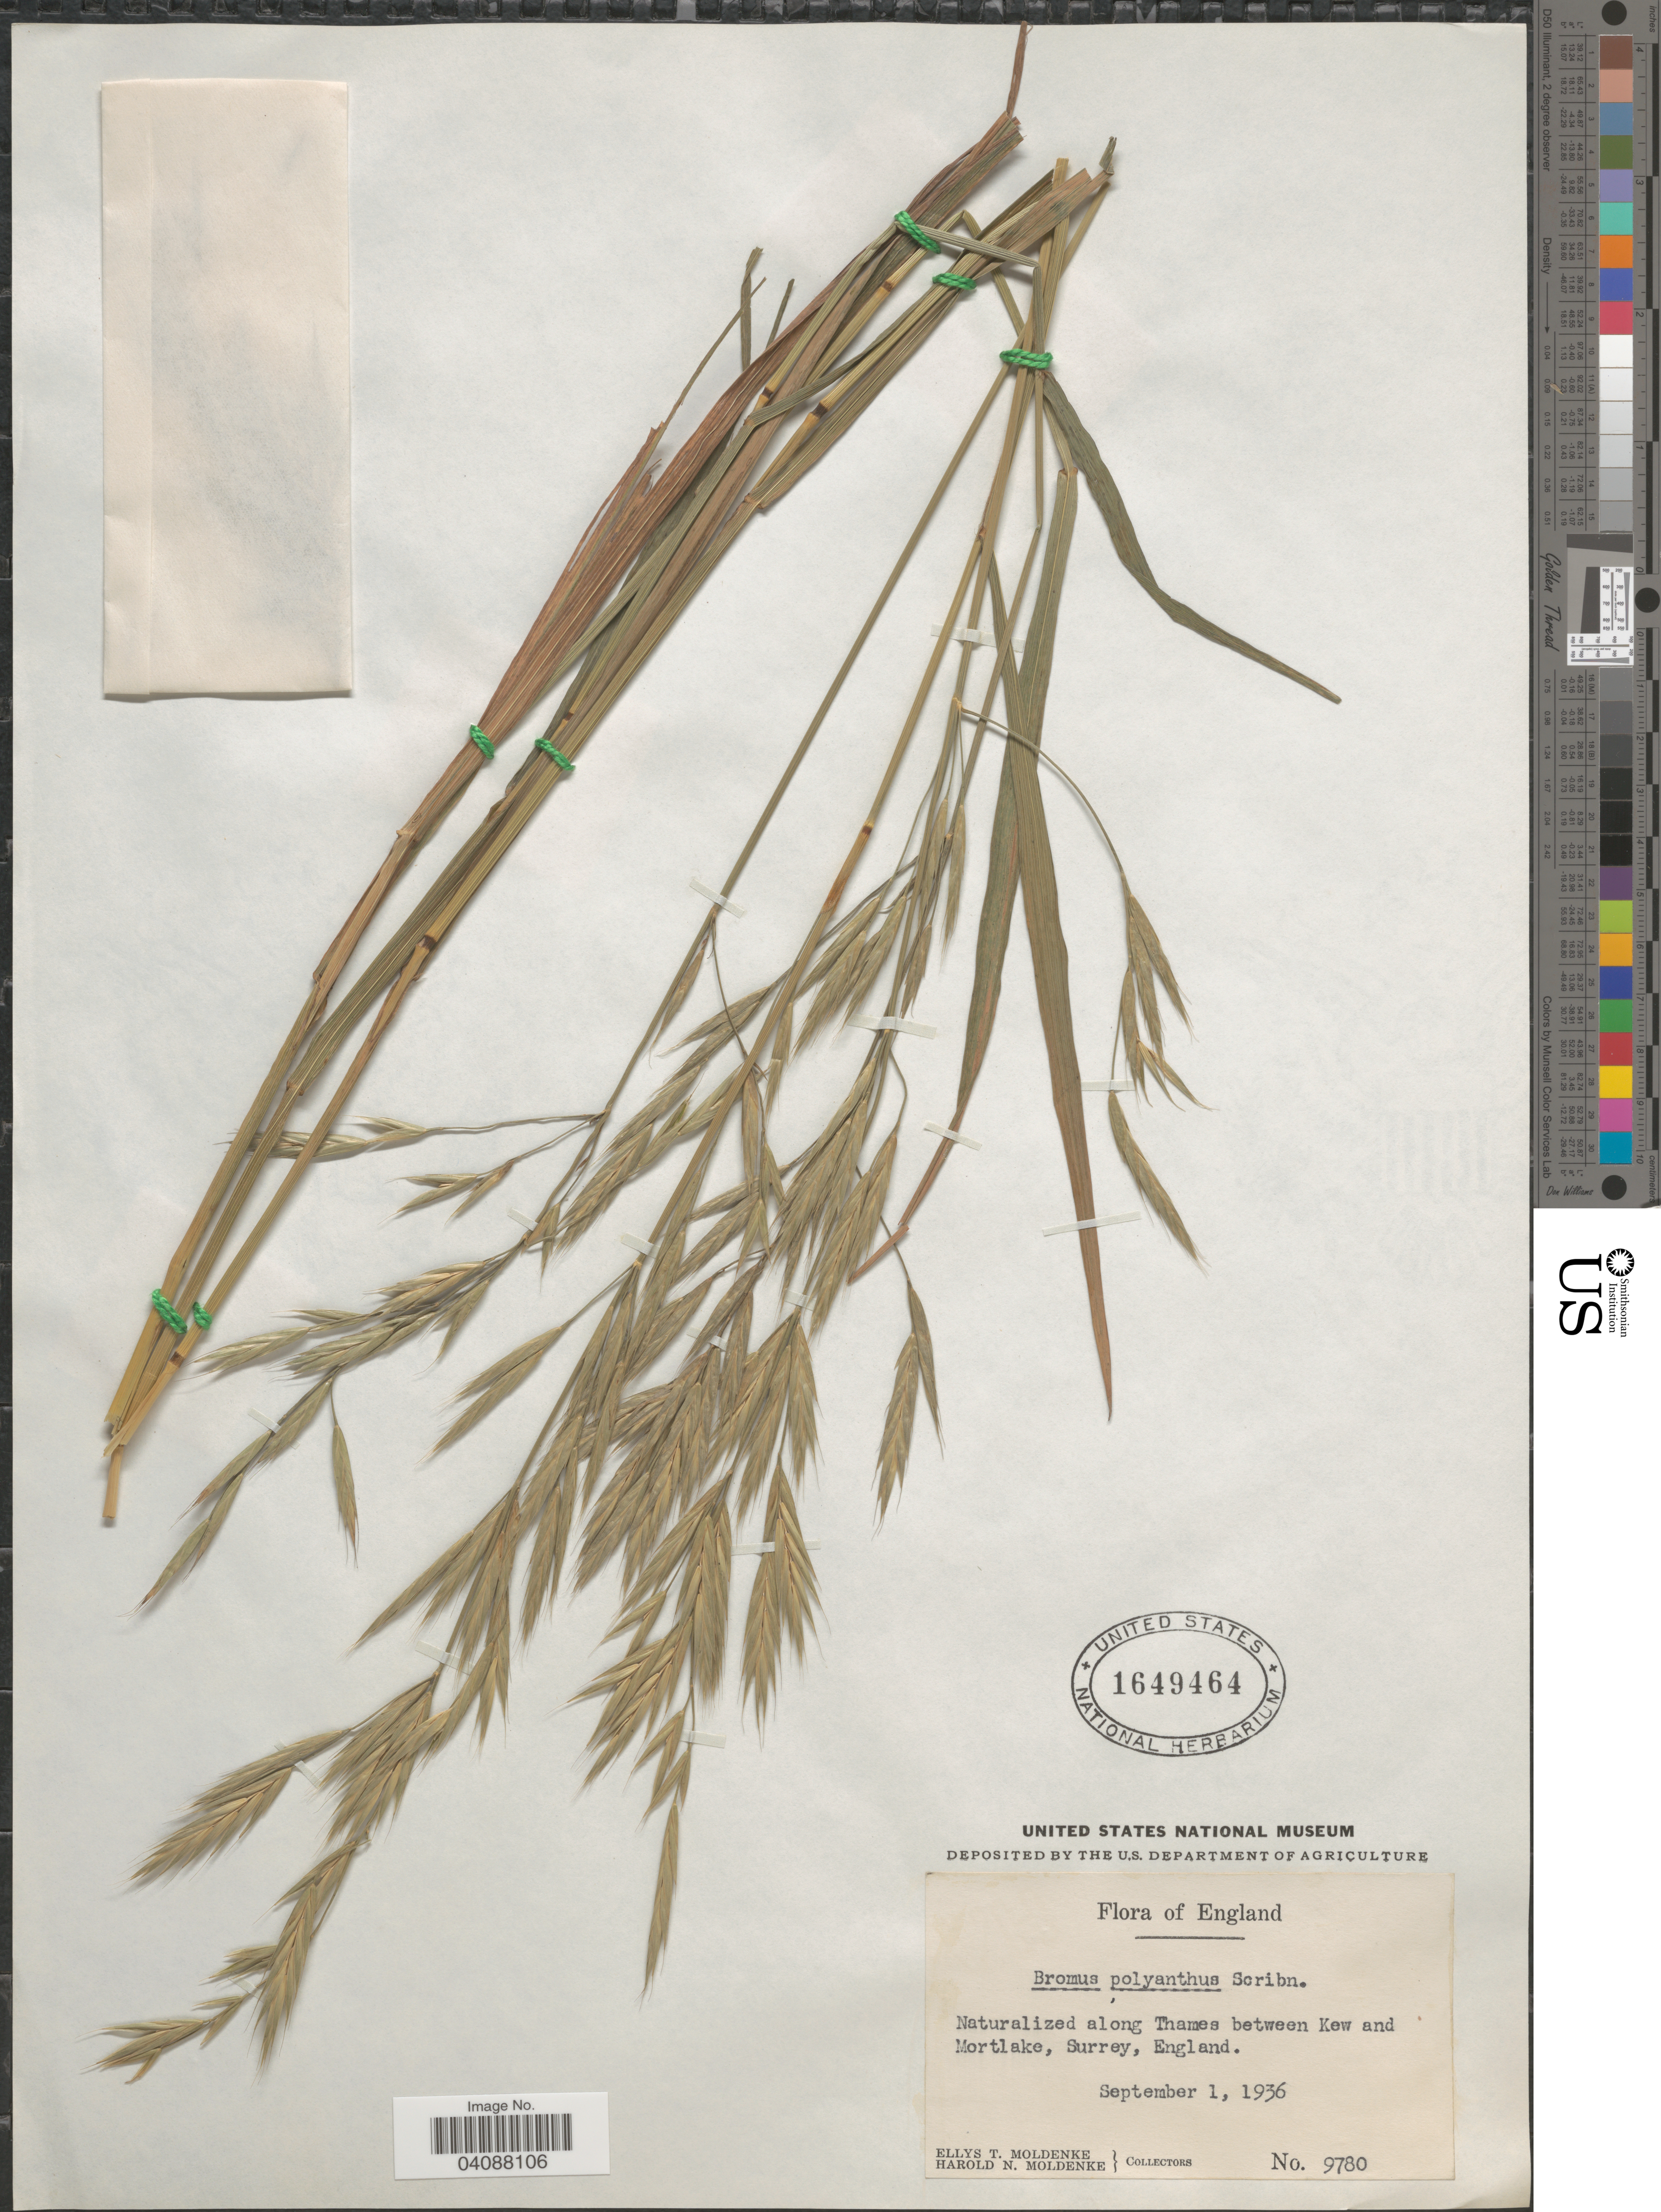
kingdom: Plantae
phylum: Tracheophyta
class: Liliopsida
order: Poales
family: Poaceae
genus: Bromus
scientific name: Bromus polyanthus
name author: Scribn. ex Shear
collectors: E. Moldenke & H. N. Moldenke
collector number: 9780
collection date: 1936-09-01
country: United Kingdom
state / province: England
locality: Naturalized along Thames between Kew and Mortlake, Surrey.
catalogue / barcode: US 1649464